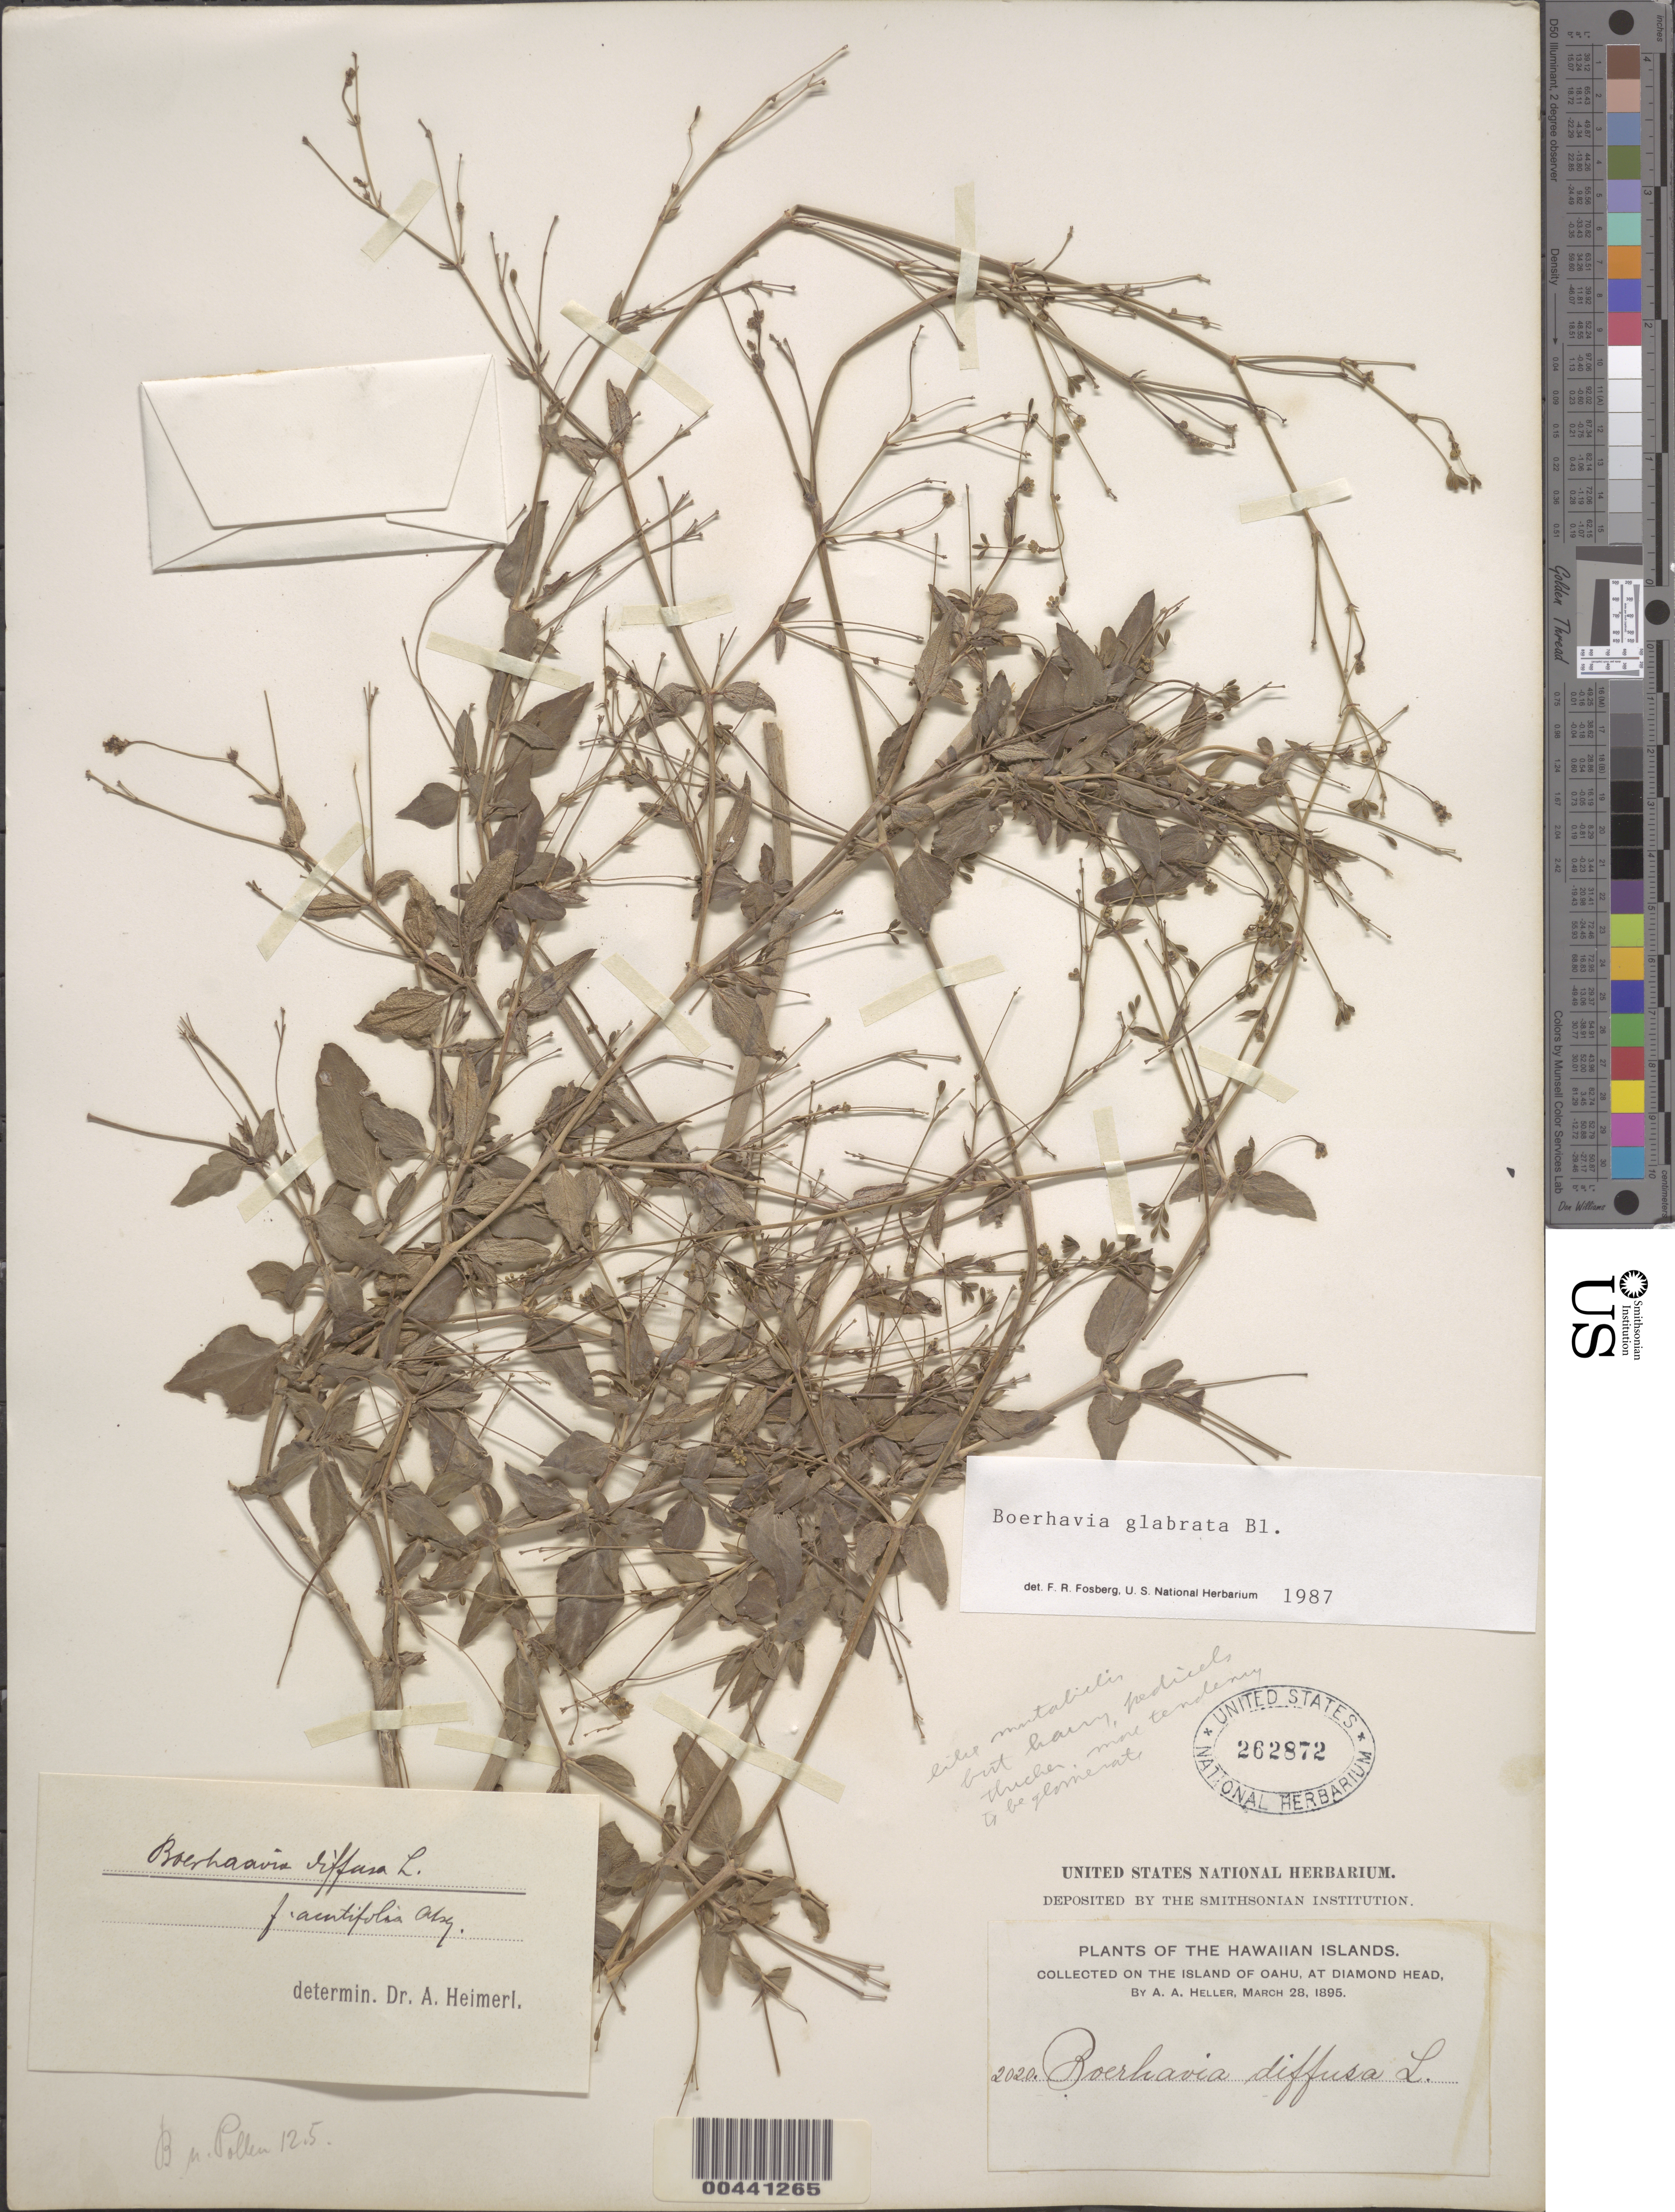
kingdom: Plantae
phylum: Tracheophyta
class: Magnoliopsida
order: Caryophyllales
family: Nyctaginaceae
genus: Boerhavia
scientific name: Boerhavia acutifolia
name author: (Choisy) J.W. Moore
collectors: A. A. Heller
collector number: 2020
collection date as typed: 28 Mar 1895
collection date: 1895-03-28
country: United States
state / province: Hawaii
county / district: Honolulu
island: Oahu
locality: At Diamond Head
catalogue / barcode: US 262872